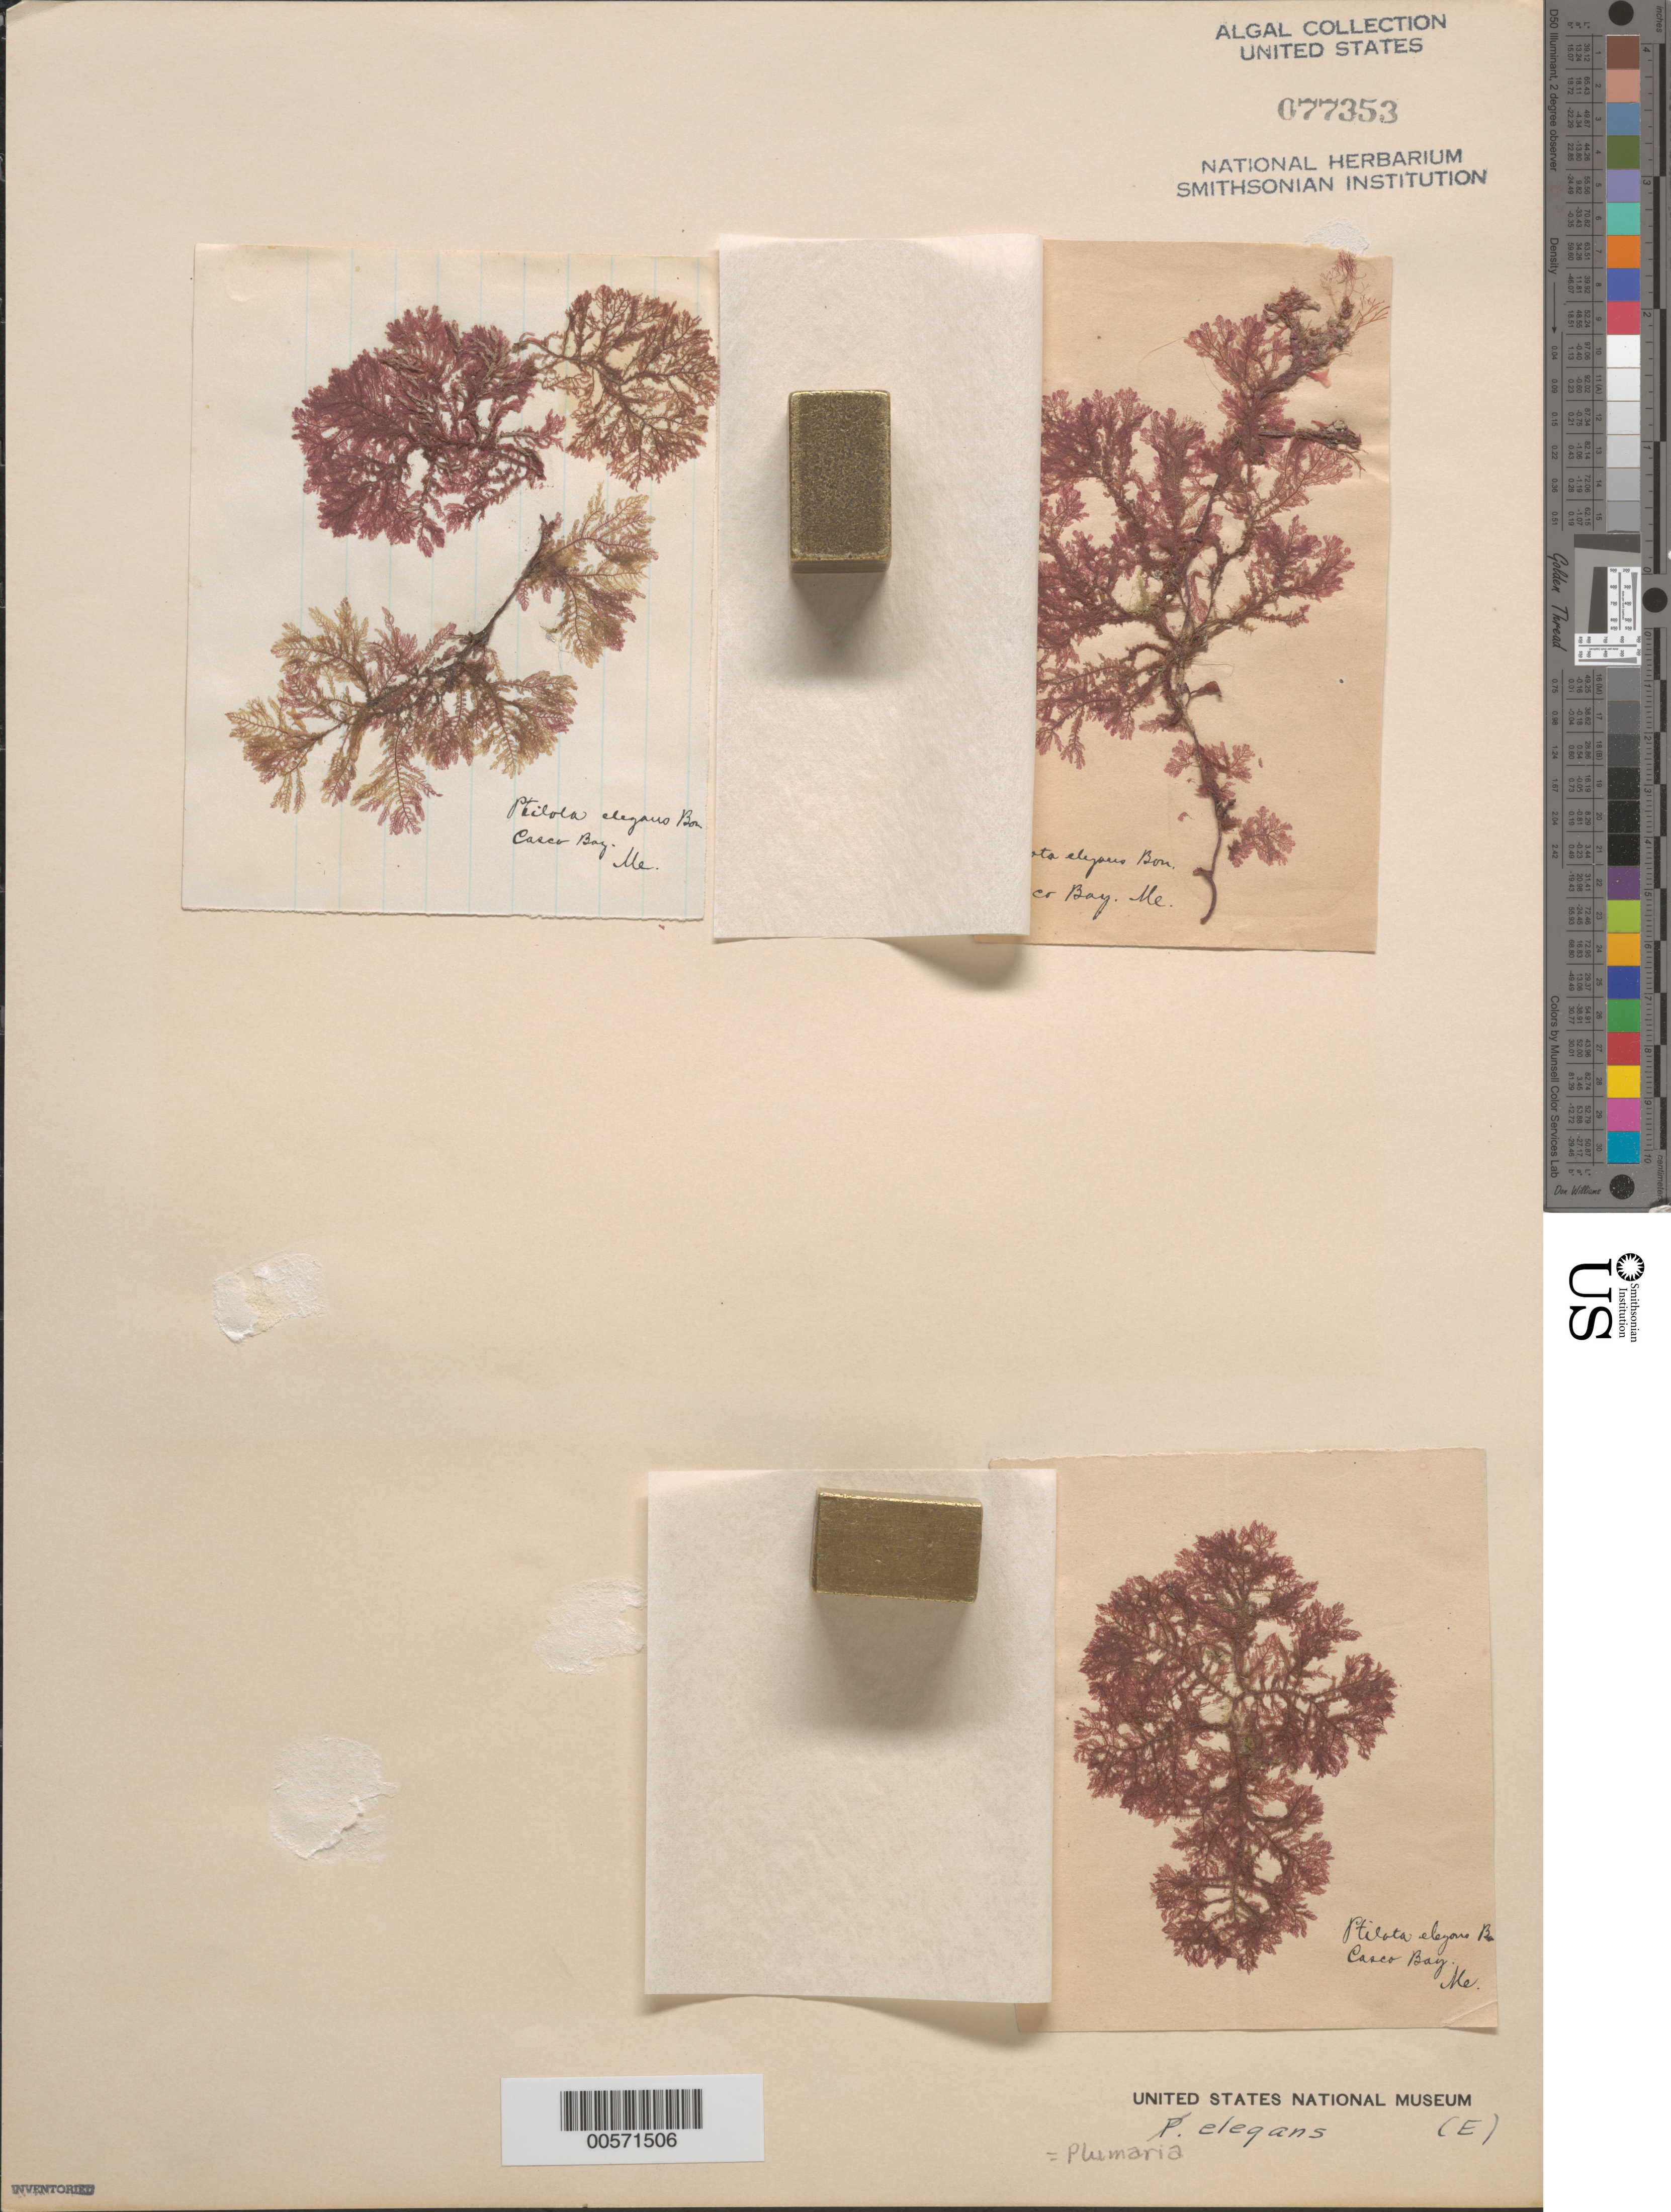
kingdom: Plantae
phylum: Rhodophyta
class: Florideophyceae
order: Ceramiales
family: Wrangeliaceae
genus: Plumaria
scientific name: Plumaria plumosa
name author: (Hudson) Kuntze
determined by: Algae name updating Project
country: United States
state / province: Maine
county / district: Cumberland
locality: Casco Bay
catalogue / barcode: US 77353